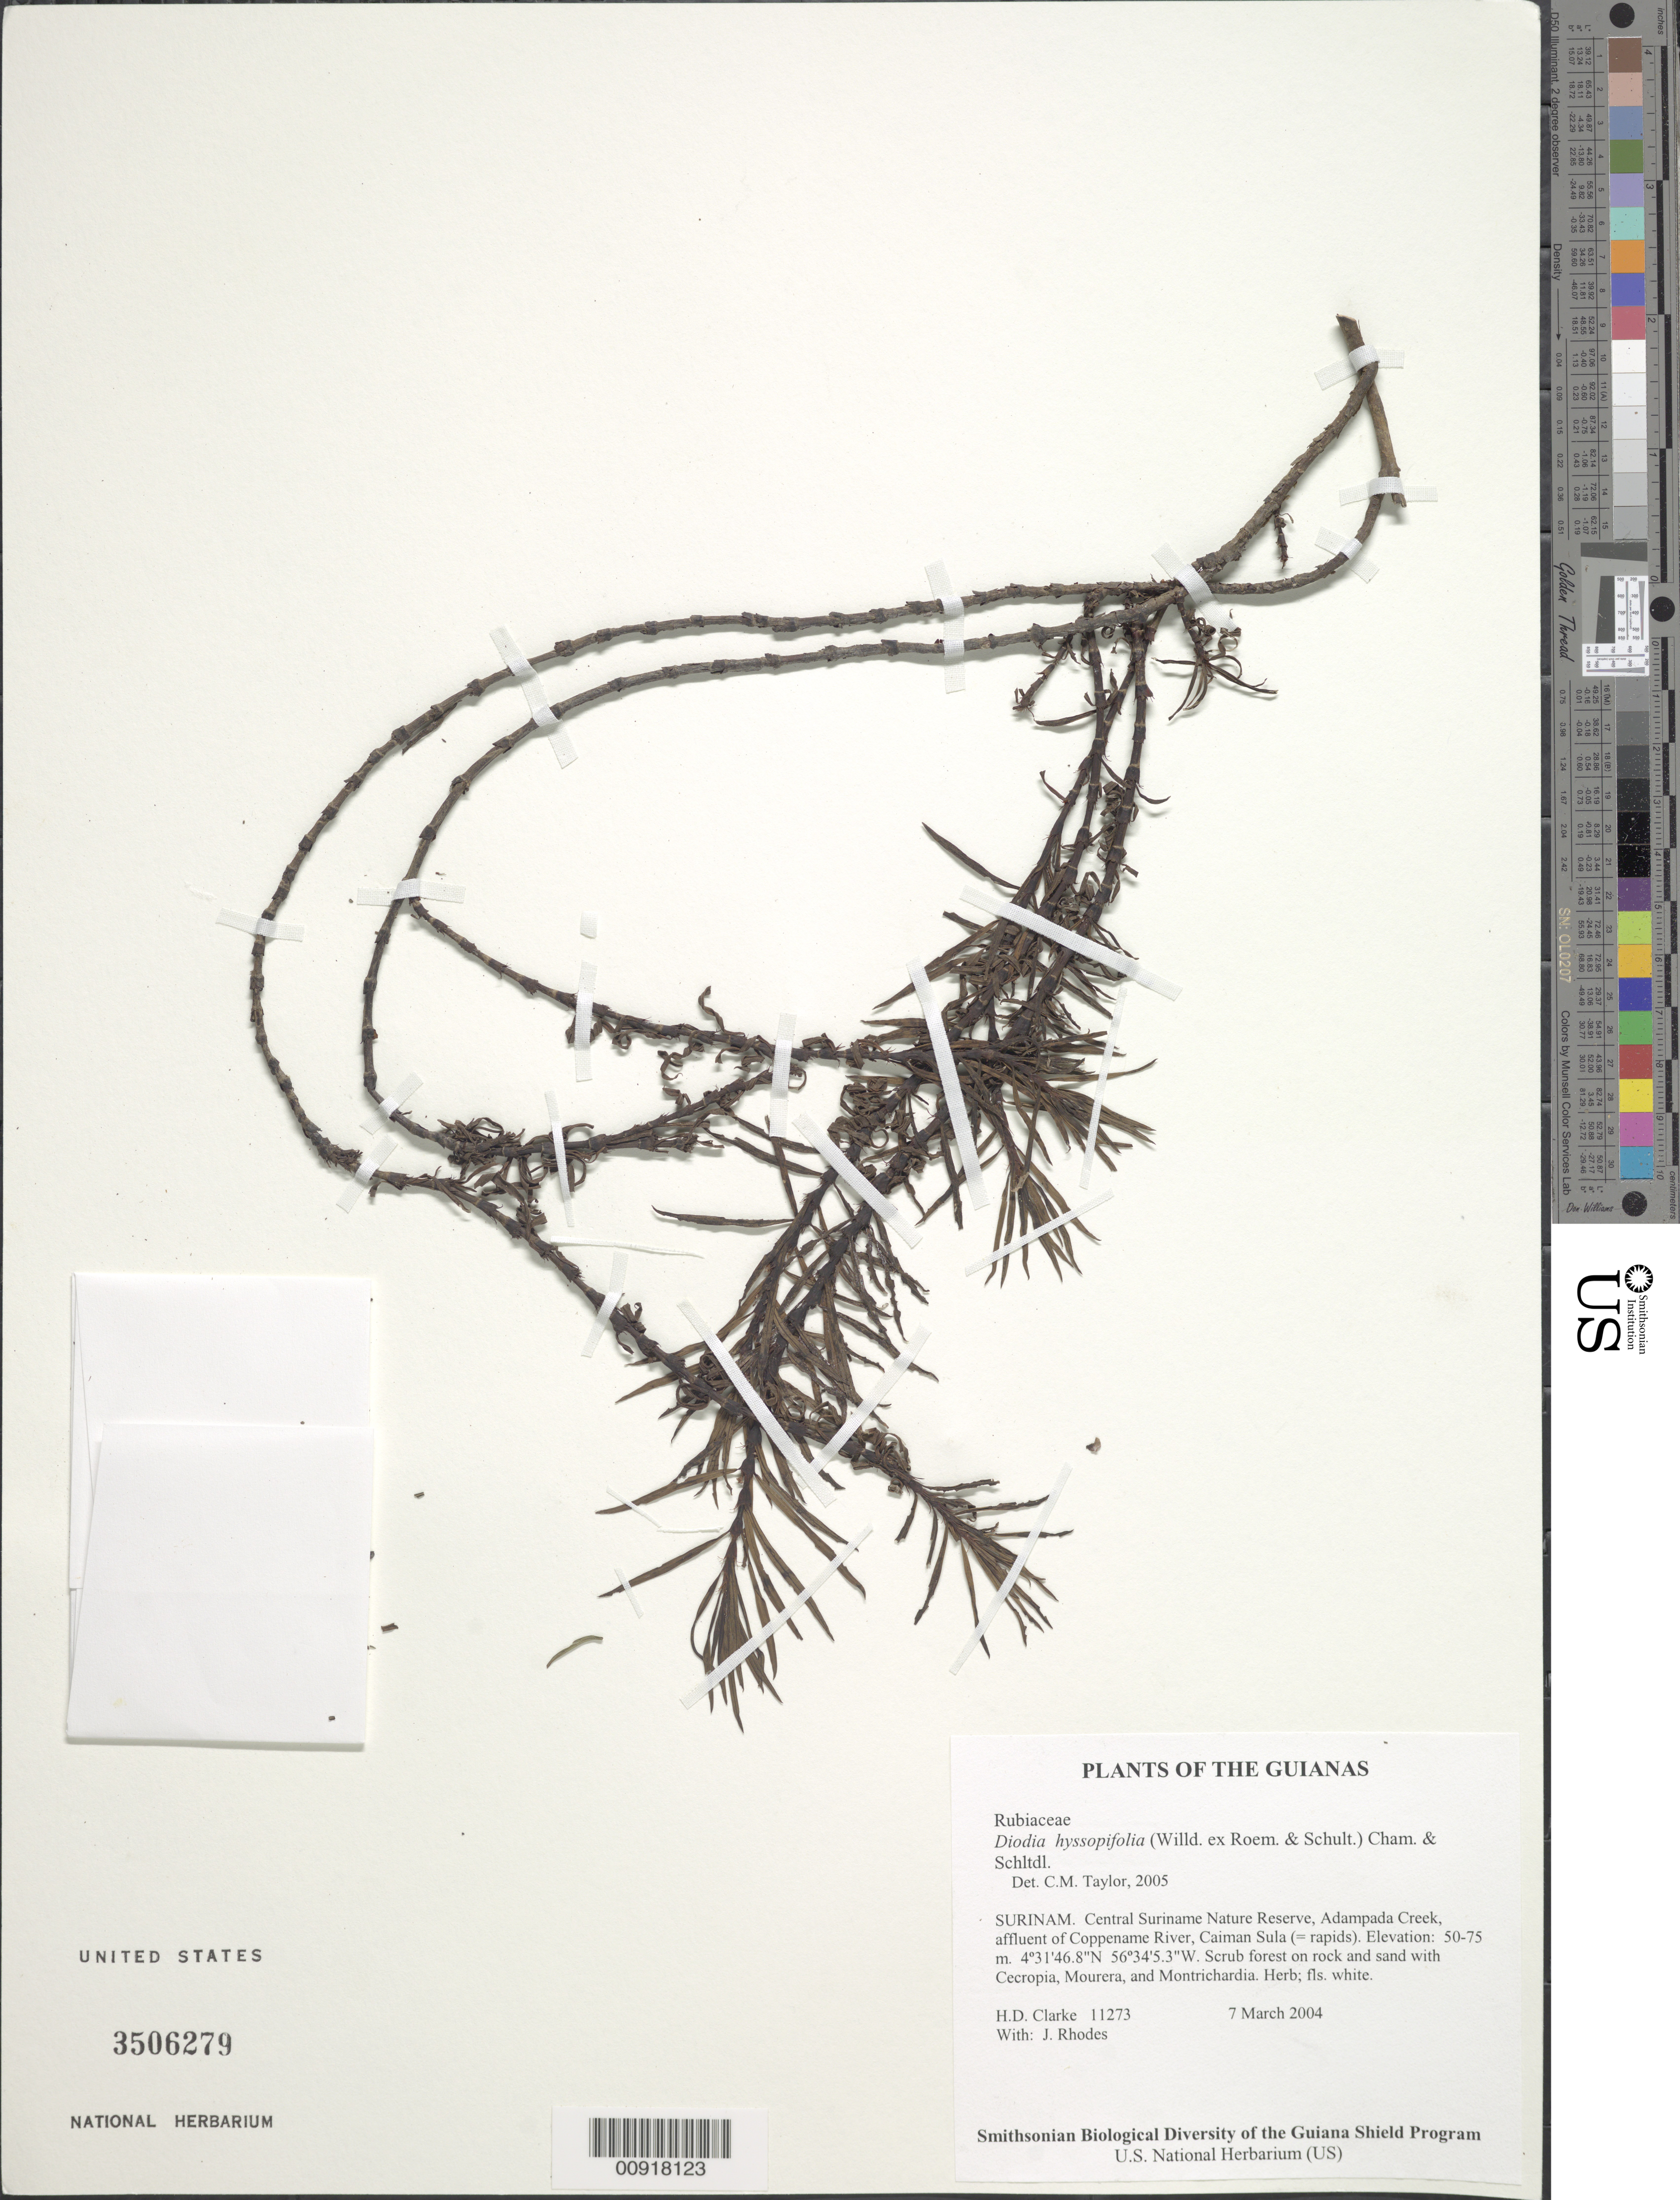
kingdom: Plantae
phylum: Tracheophyta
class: Magnoliopsida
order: Gentianales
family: Rubiaceae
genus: Diodia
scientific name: Diodia hyssopifolia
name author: (Willd. ex Roem. & Schult.) Cham. & Schltdl.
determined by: Taylor, Charlotte M.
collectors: H. D. Clarke & J. Rhodes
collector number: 11273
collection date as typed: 7 March 2004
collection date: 2004-03-07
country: Suriname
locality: Central Suriname Nature Reserve, Adampada Creek, affluent of Coppename River, Caiman Sula (= rapids)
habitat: Scrub forest on rock and sand with Cecropia, Mourera, and Montrichardia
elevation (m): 50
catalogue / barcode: US 3506279